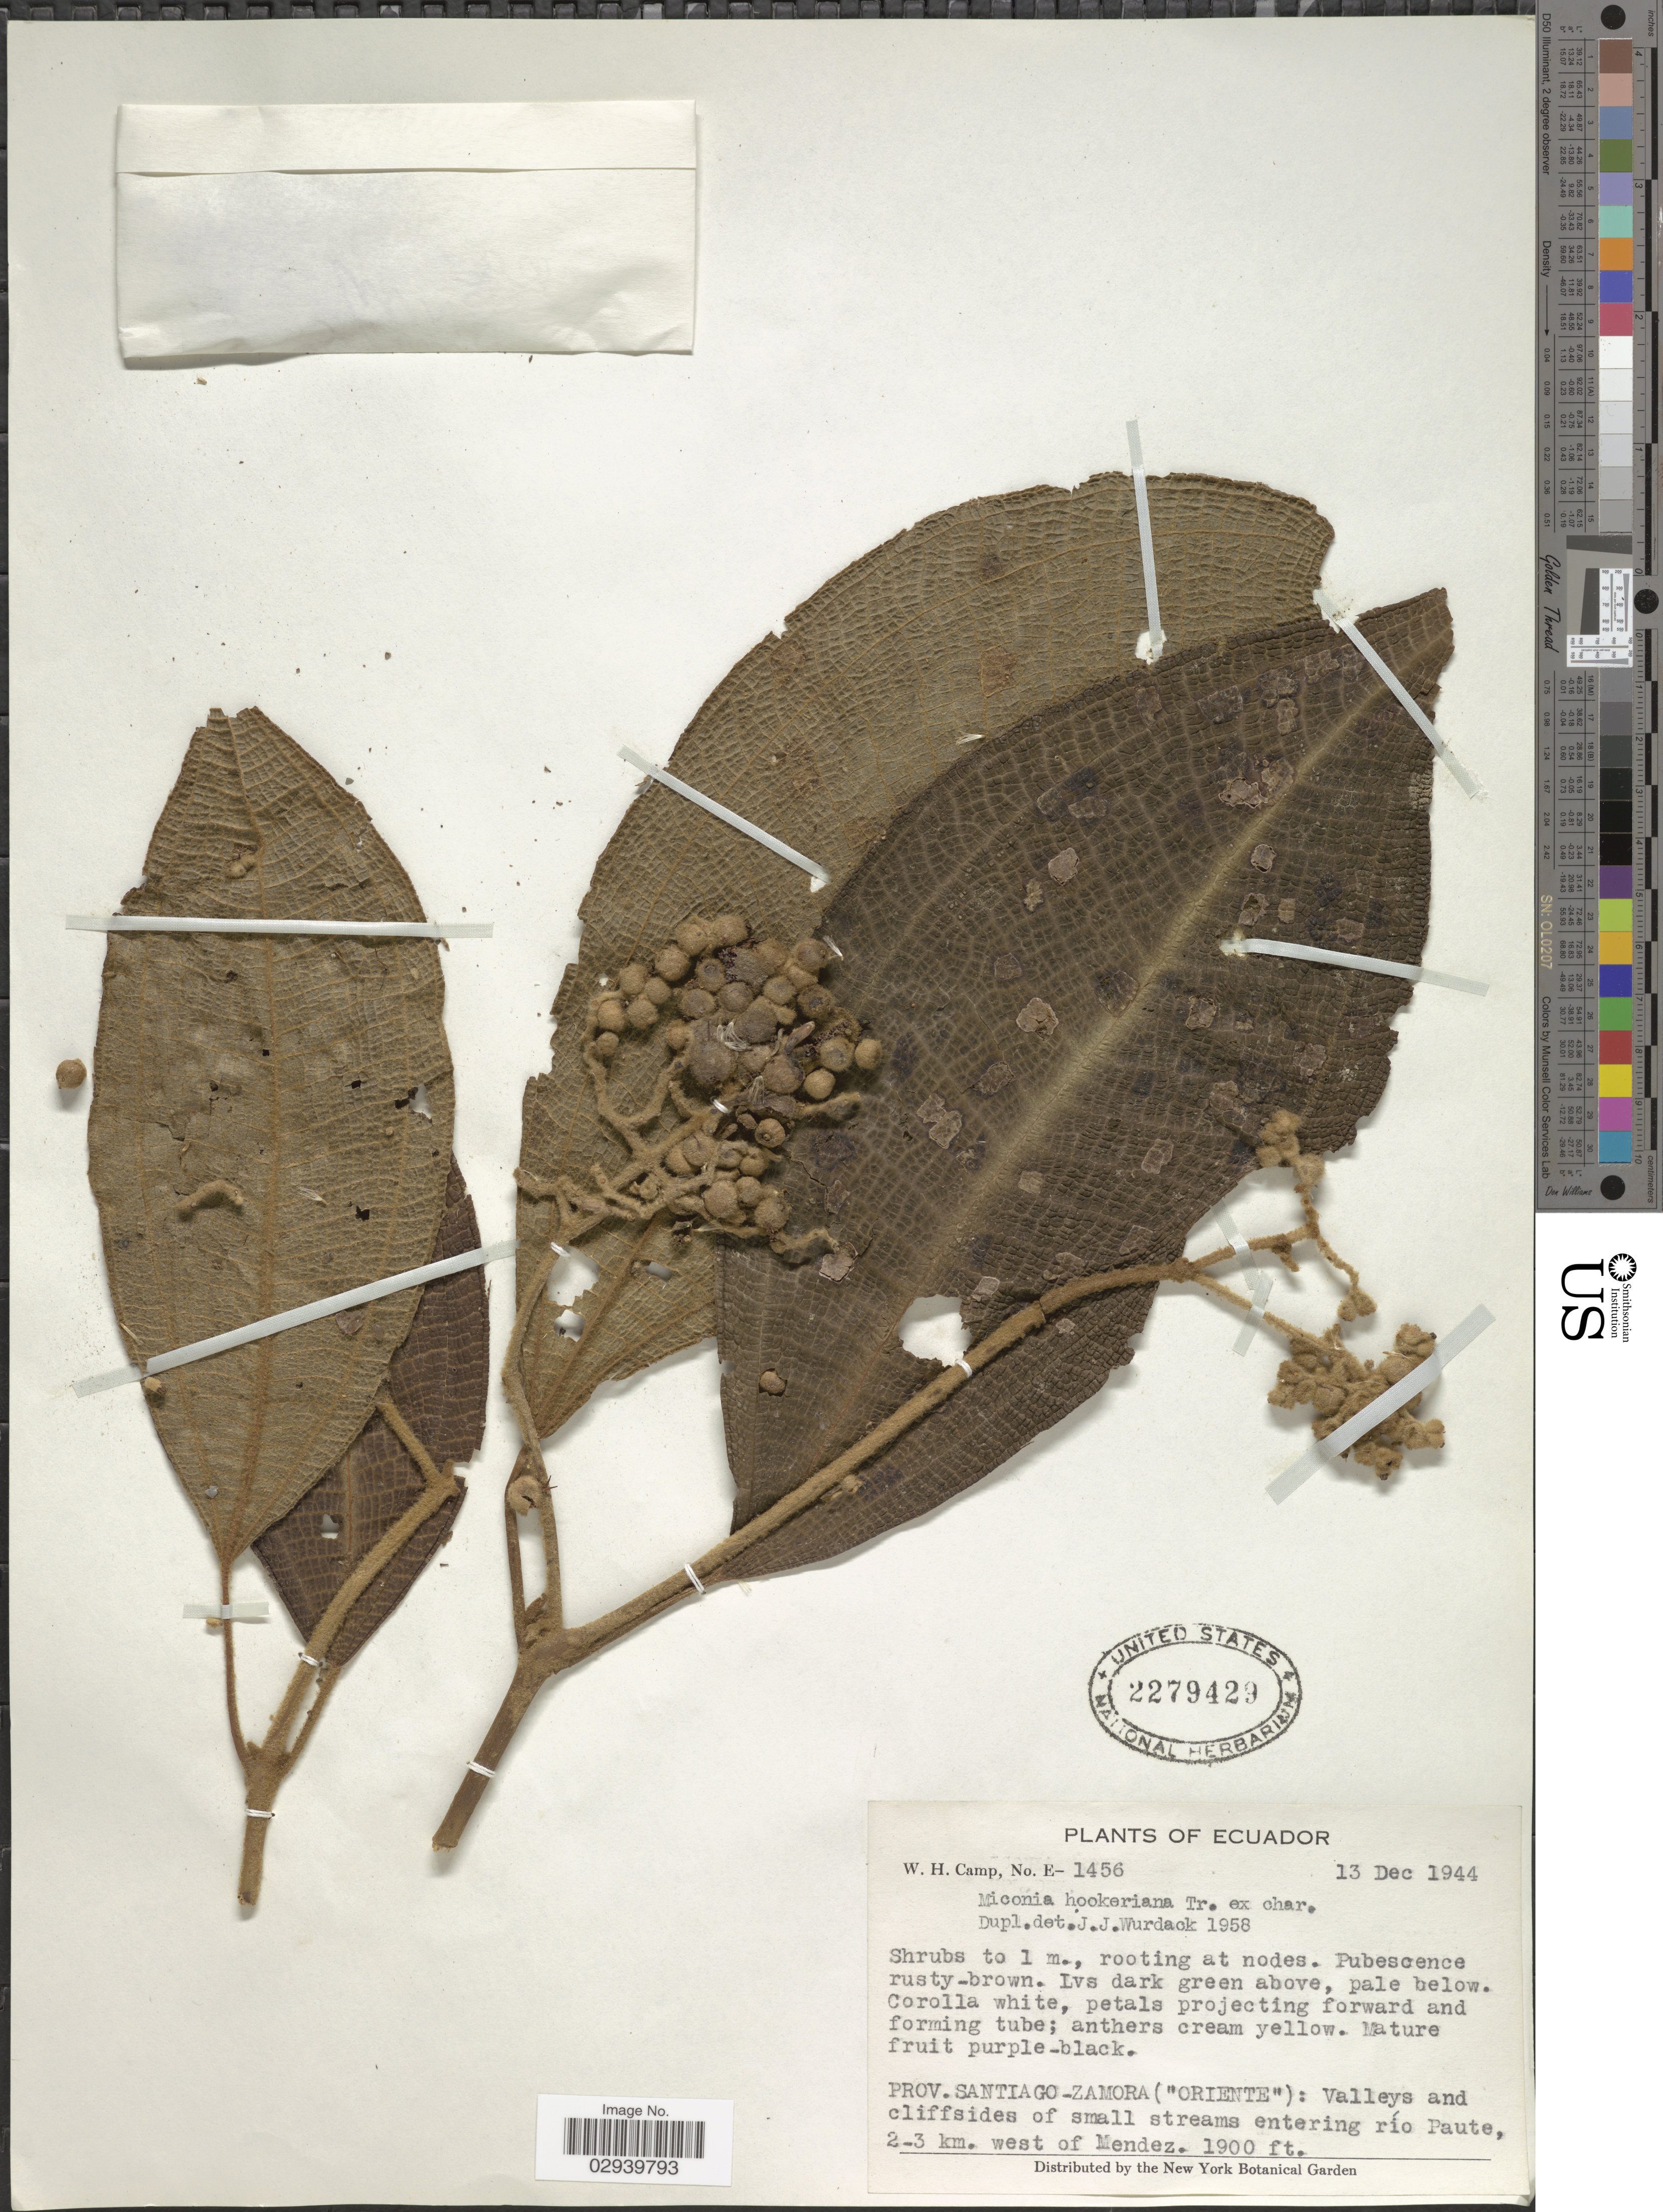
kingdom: Plantae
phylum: Tracheophyta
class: Magnoliopsida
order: Myrtales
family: Melastomataceae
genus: Miconia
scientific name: Miconia hookeriana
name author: Triana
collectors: W. H. Camp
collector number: E-1456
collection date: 1944-12-13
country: Ecuador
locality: Prov. Santiago-Zamora ("Oriente"): Valleys and cliffsides of small stream entering río Paute, 2-3 km. west of Mendez.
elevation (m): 579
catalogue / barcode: US 2279429